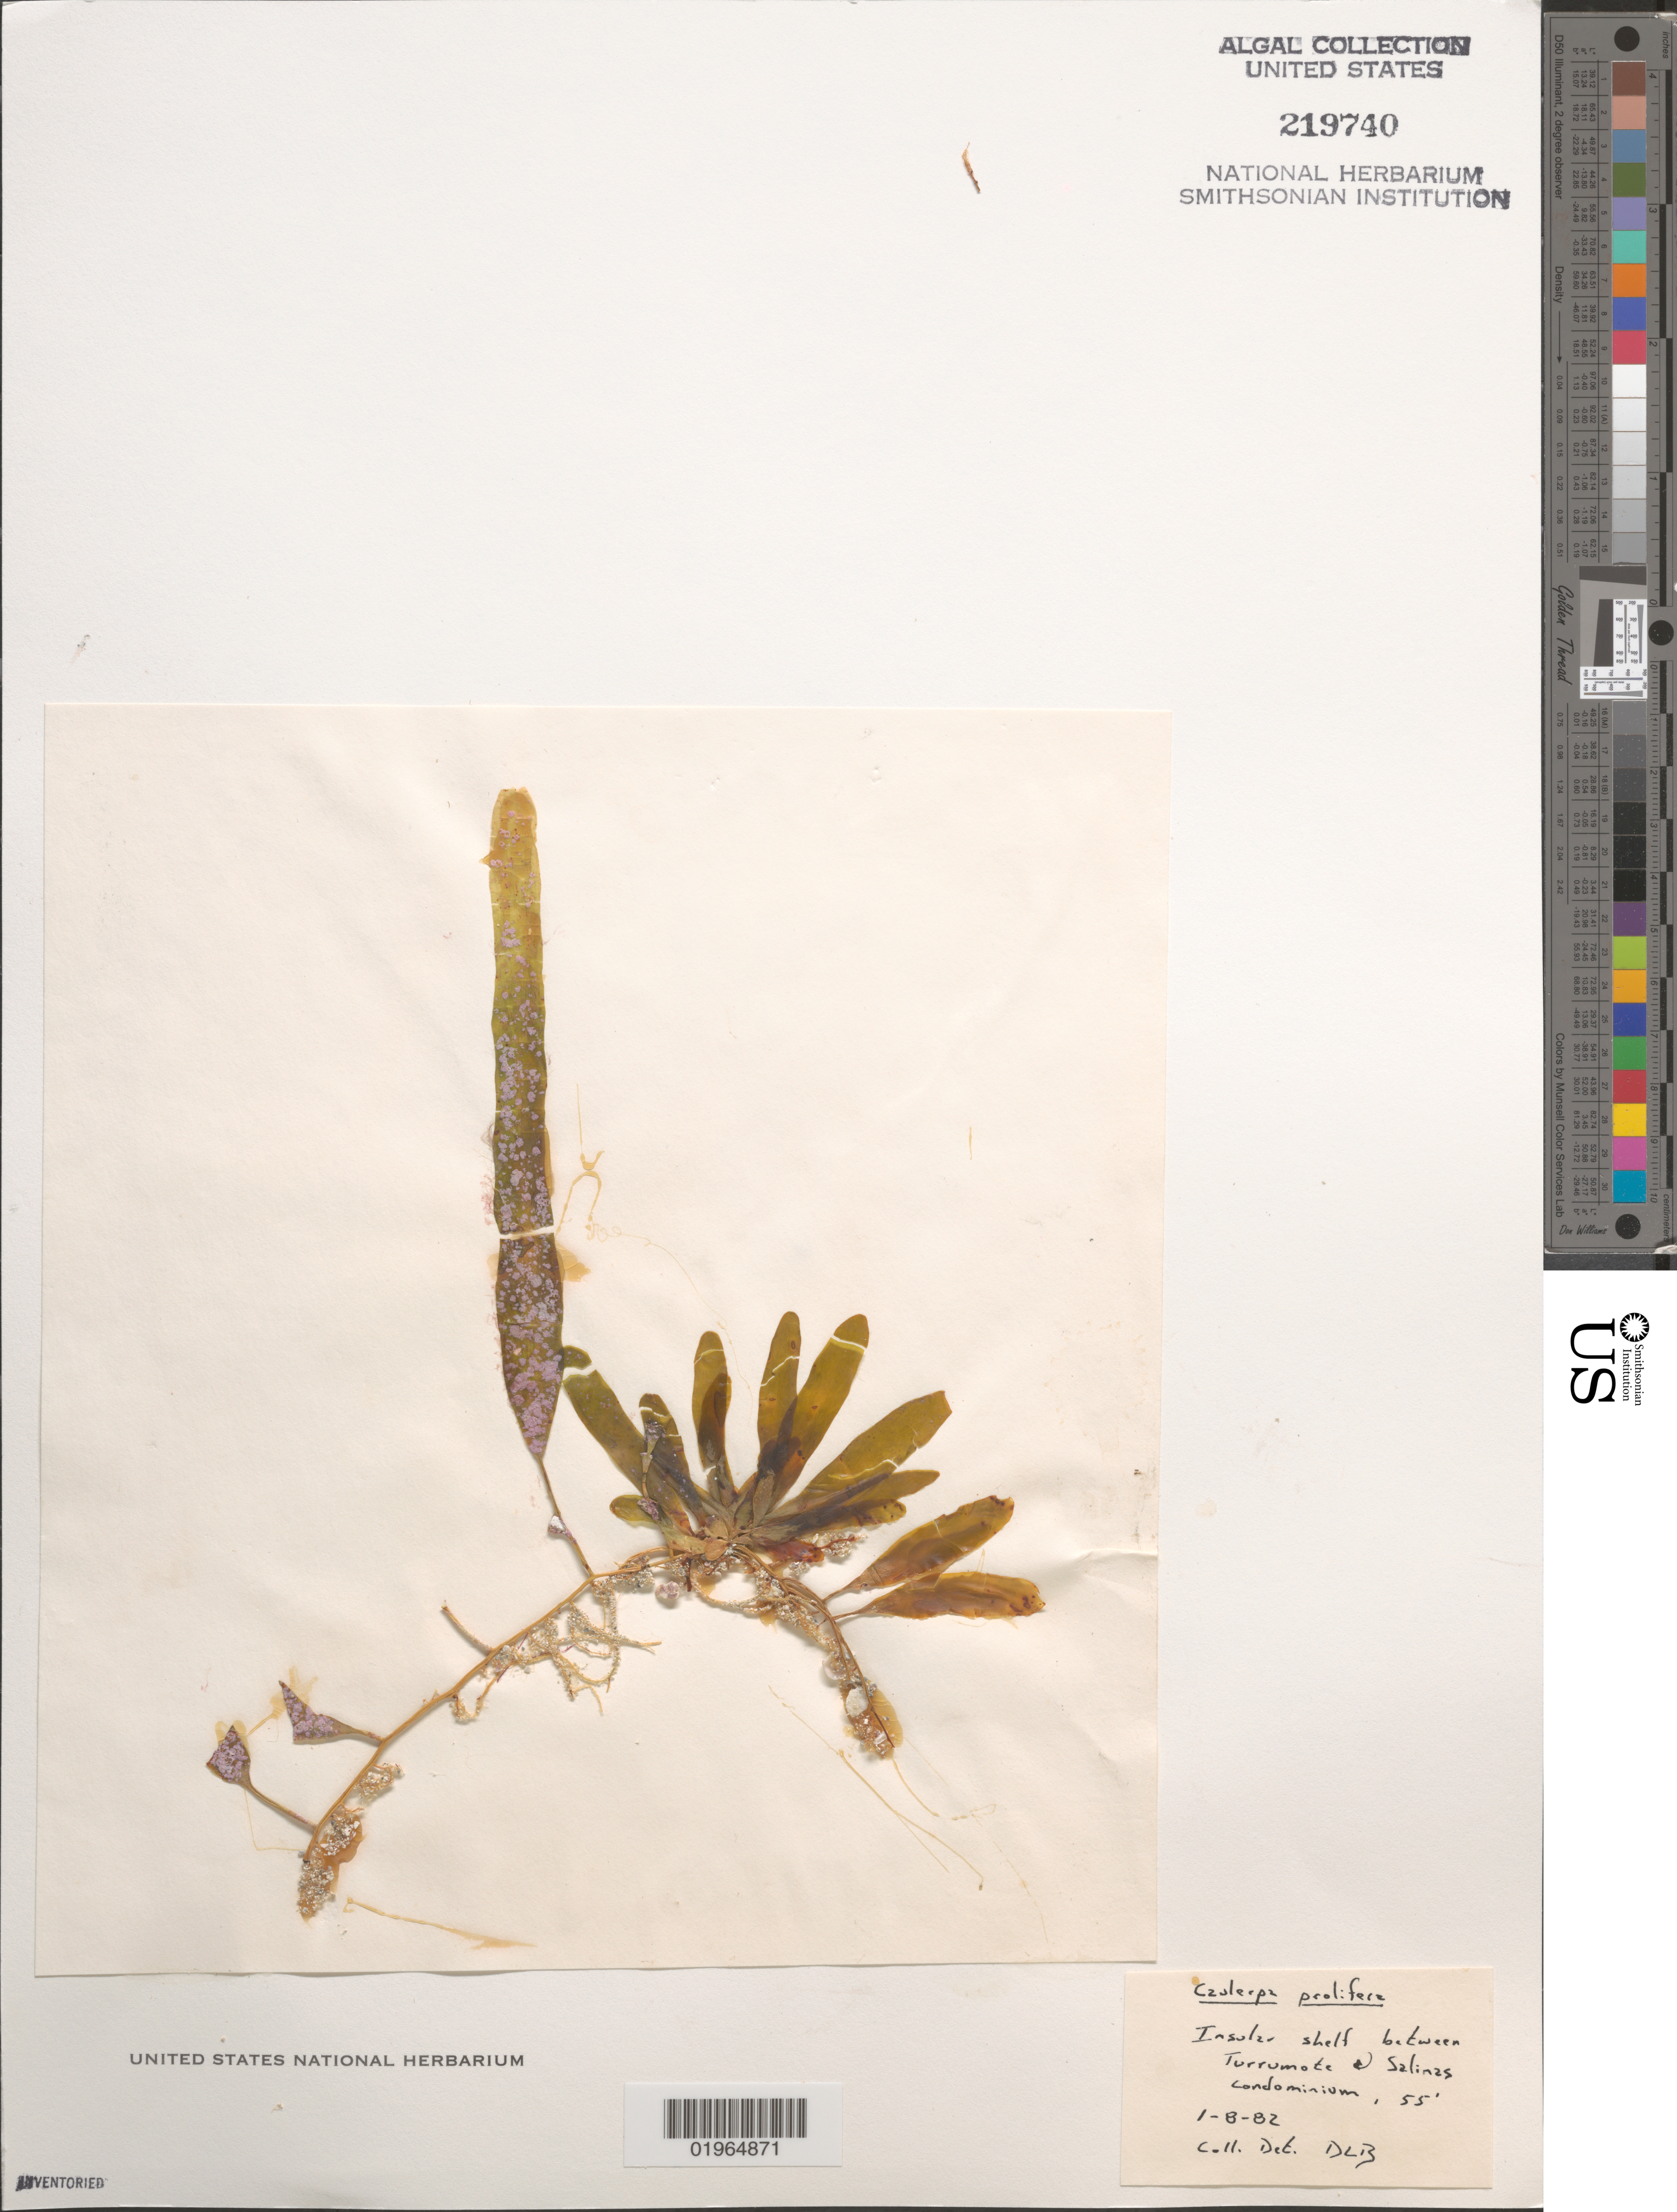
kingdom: Plantae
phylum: Chlorophyta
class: Ulvophyceae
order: Bryopsidales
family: Caulerpaceae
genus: Caulerpa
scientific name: Caulerpa prolifera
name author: (Forssk.) J.V.Lamouroux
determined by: Ballantine, D. L.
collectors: D.L. Ballantine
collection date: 1982-01-08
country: Puerto Rico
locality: Insular shelf between Turrmote and Salinas condominium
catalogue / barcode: US 219740